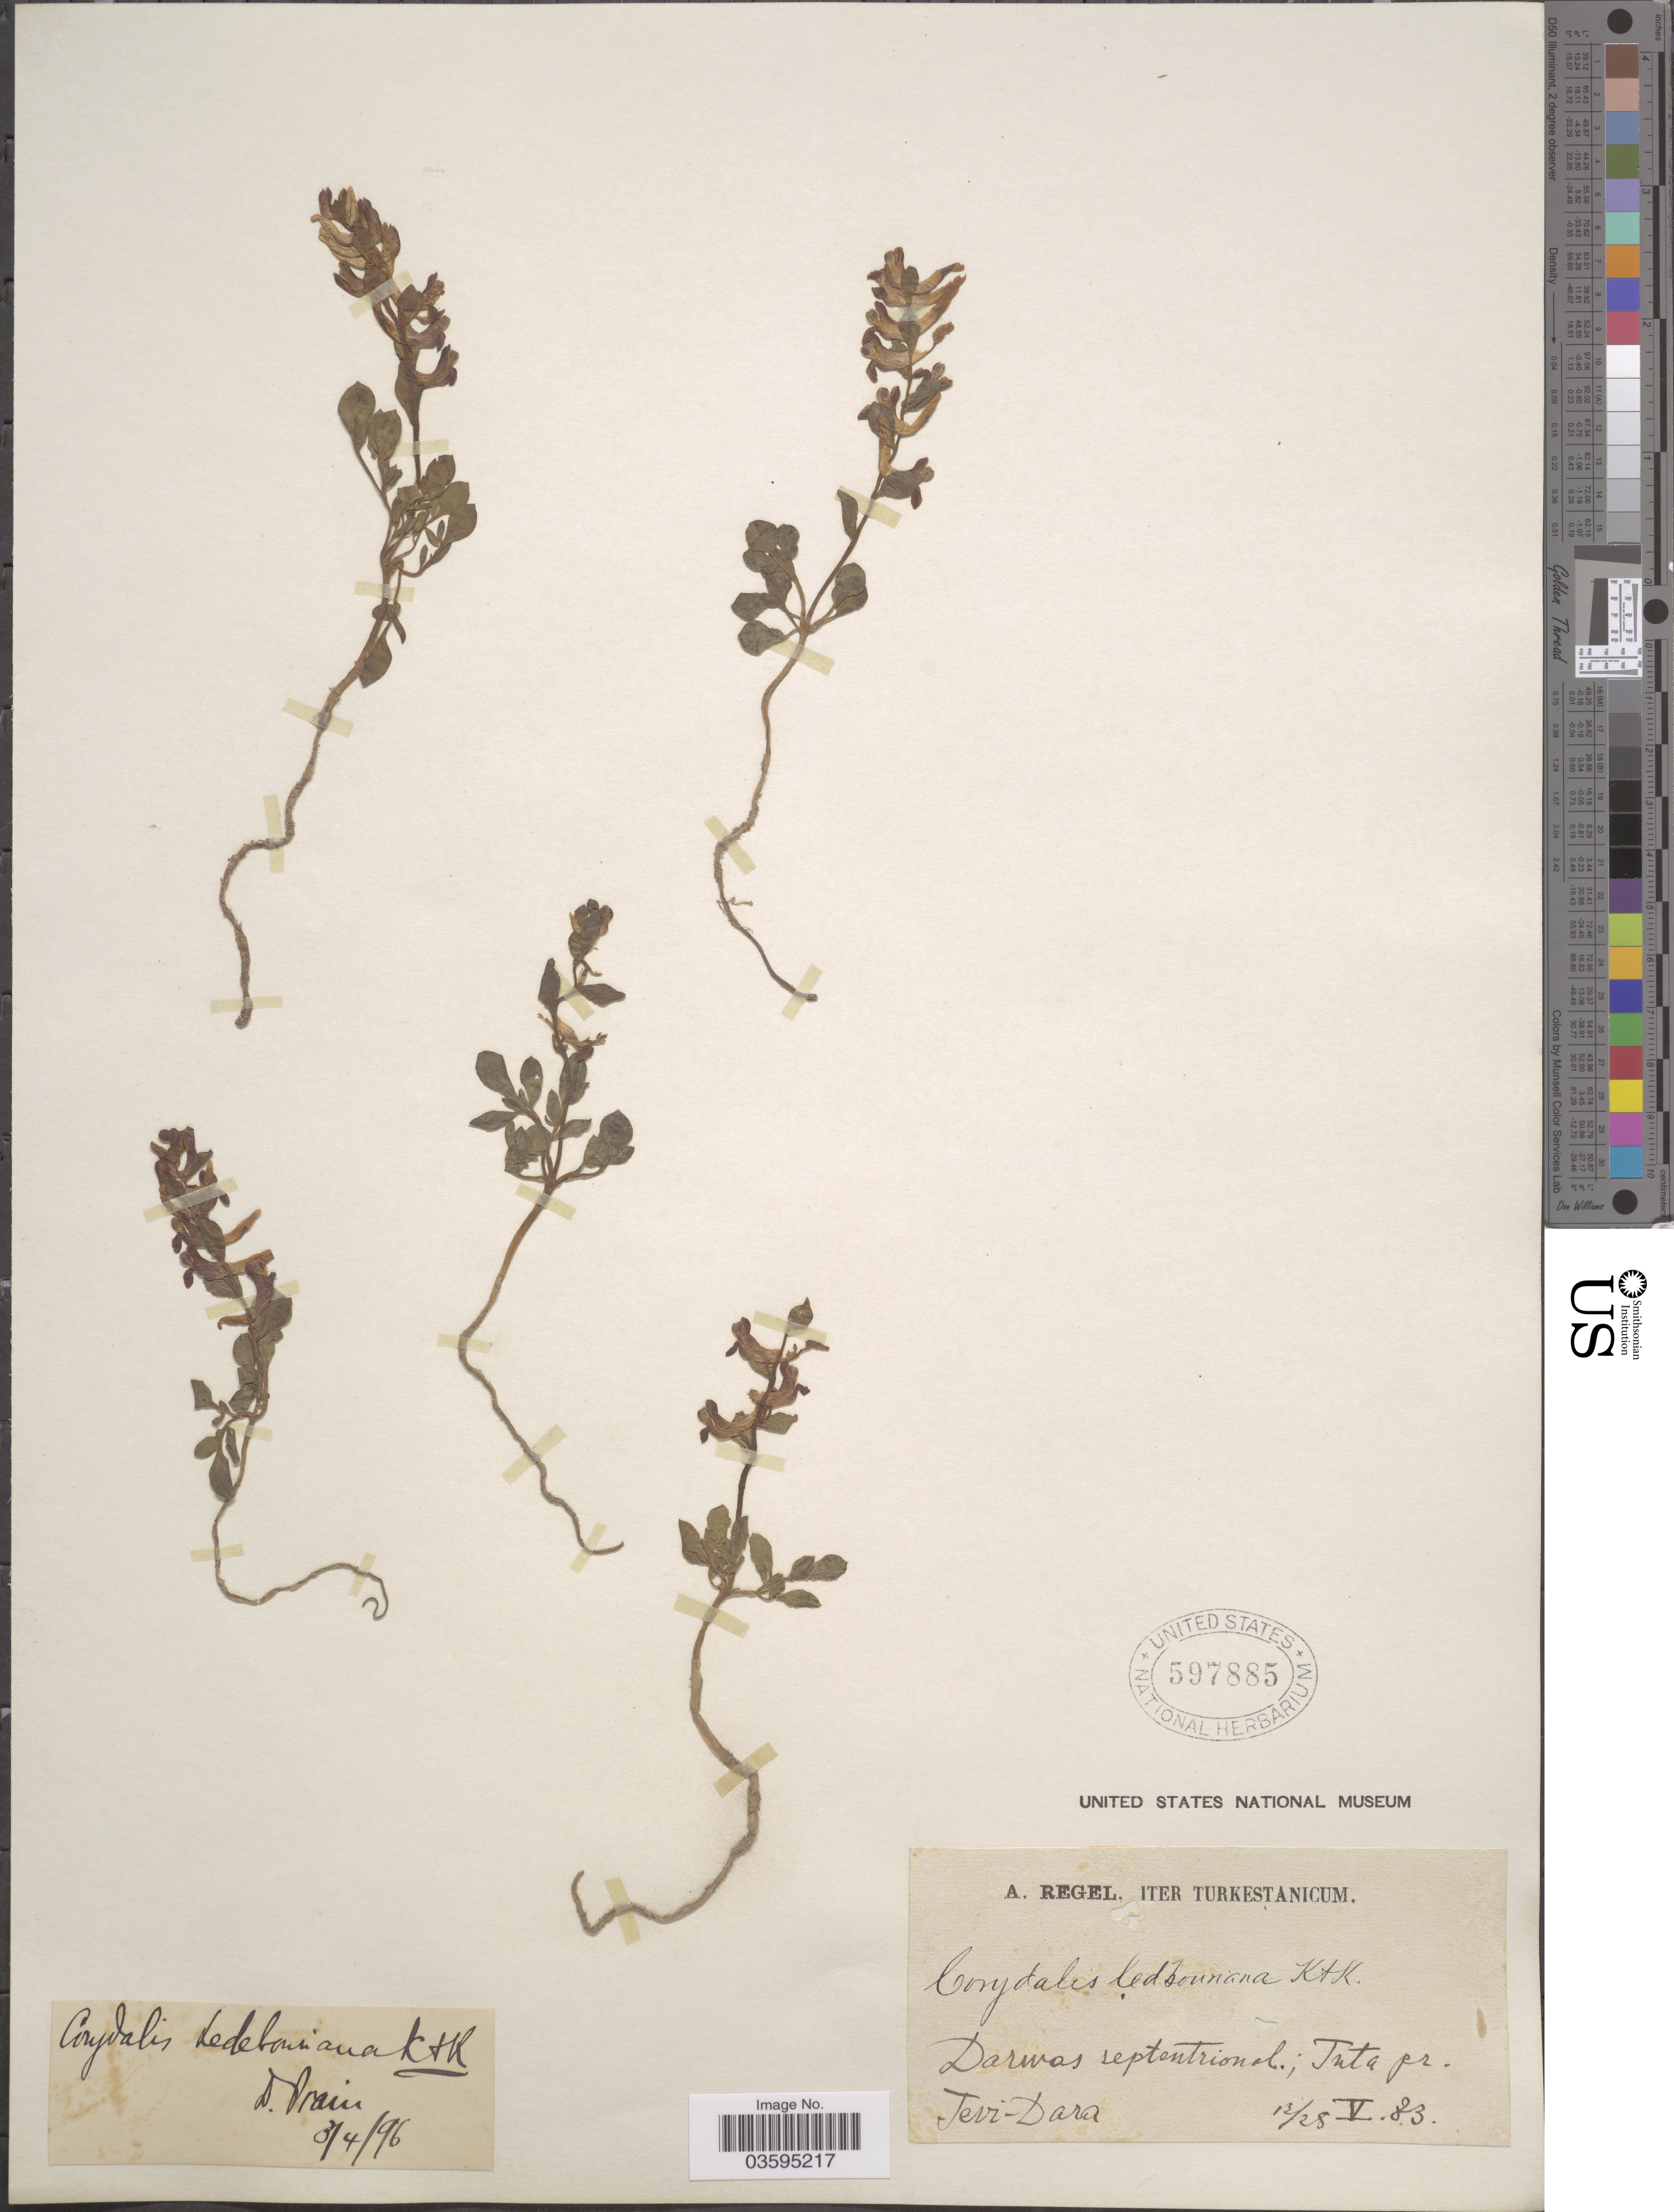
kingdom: Plantae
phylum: Tracheophyta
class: Magnoliopsida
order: Ranunculales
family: Papaveraceae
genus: Corydalis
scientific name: Corydalis ledebouriana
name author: Kar. & Kir.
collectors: A. Regel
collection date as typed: Transcribed d/m/y: 12/5/83 to 28/5/83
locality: Iter Turkestanicum. Darwas septentrional.; Tuta [interpreted] pr.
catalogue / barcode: US 597885